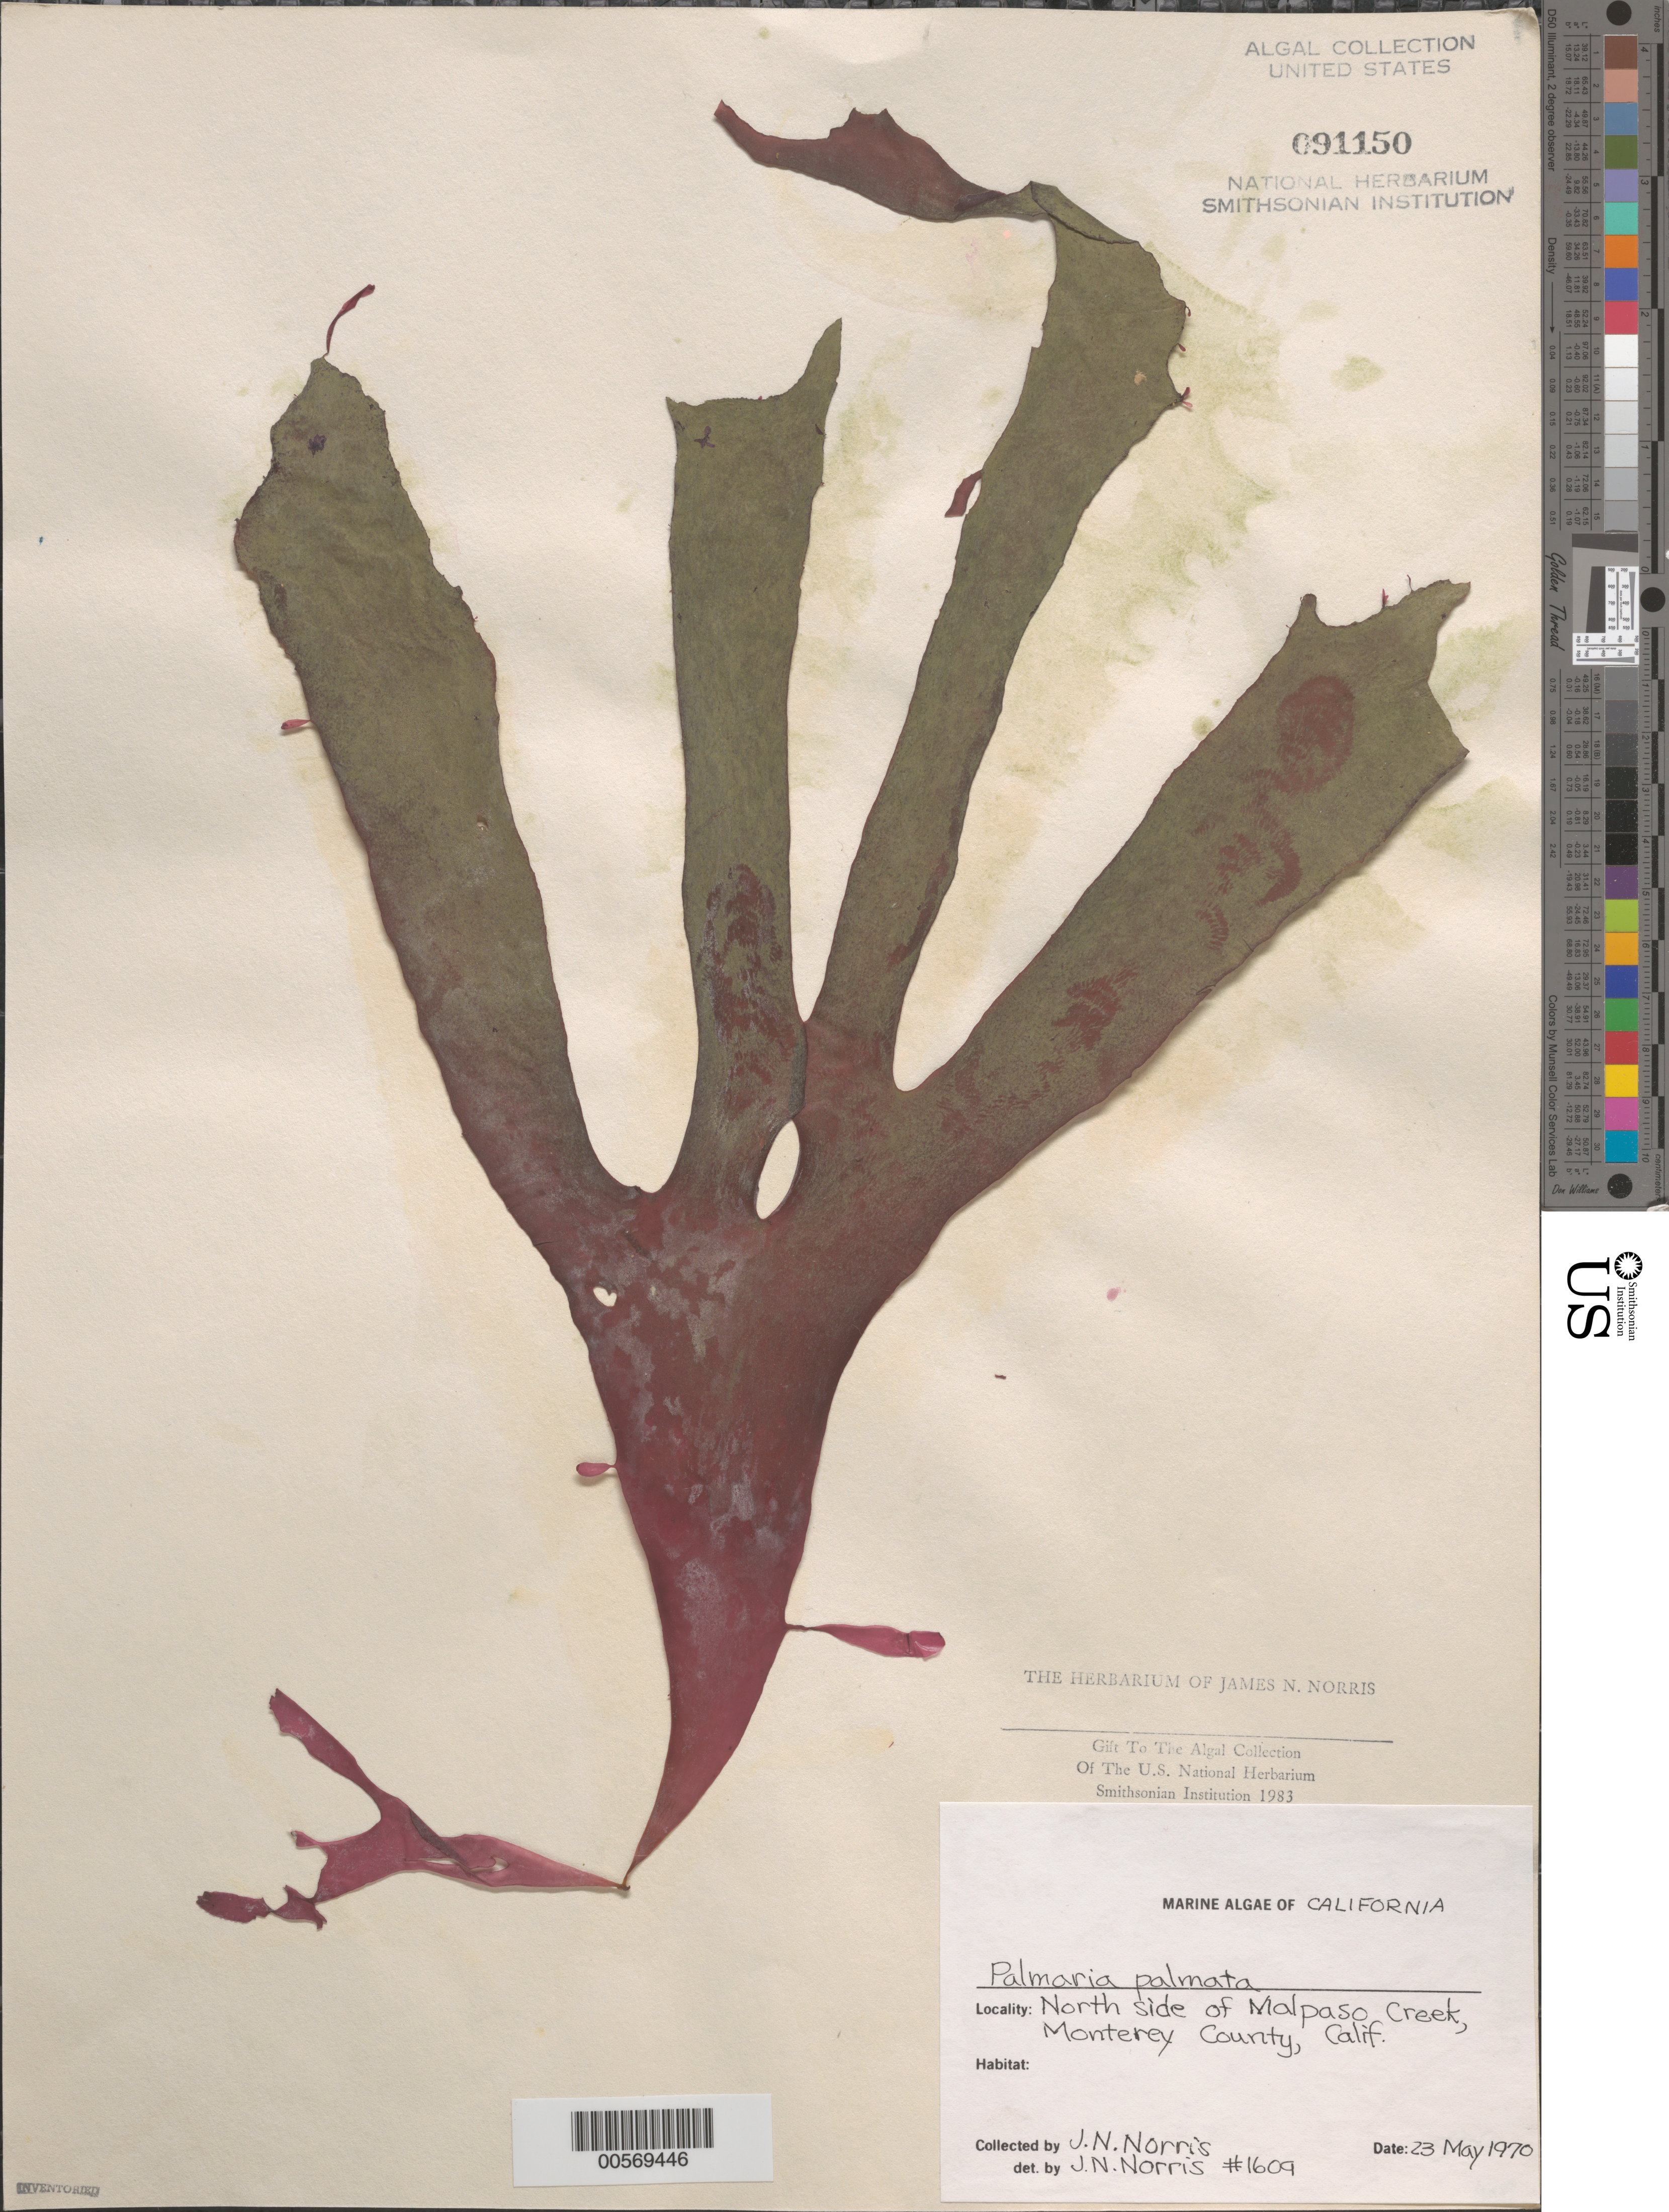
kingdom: Plantae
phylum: Rhodophyta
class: Florideophyceae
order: Palmariales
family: Palmariaceae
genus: Palmaria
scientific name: Palmaria palmata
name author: (L.) F. Weber & D. Mohr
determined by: Norris, James N.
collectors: J. N. Norris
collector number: JN-1609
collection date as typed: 23 May 1970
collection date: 1970-05-23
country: United States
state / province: California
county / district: Monterey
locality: Malpaso Creek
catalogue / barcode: US 91150